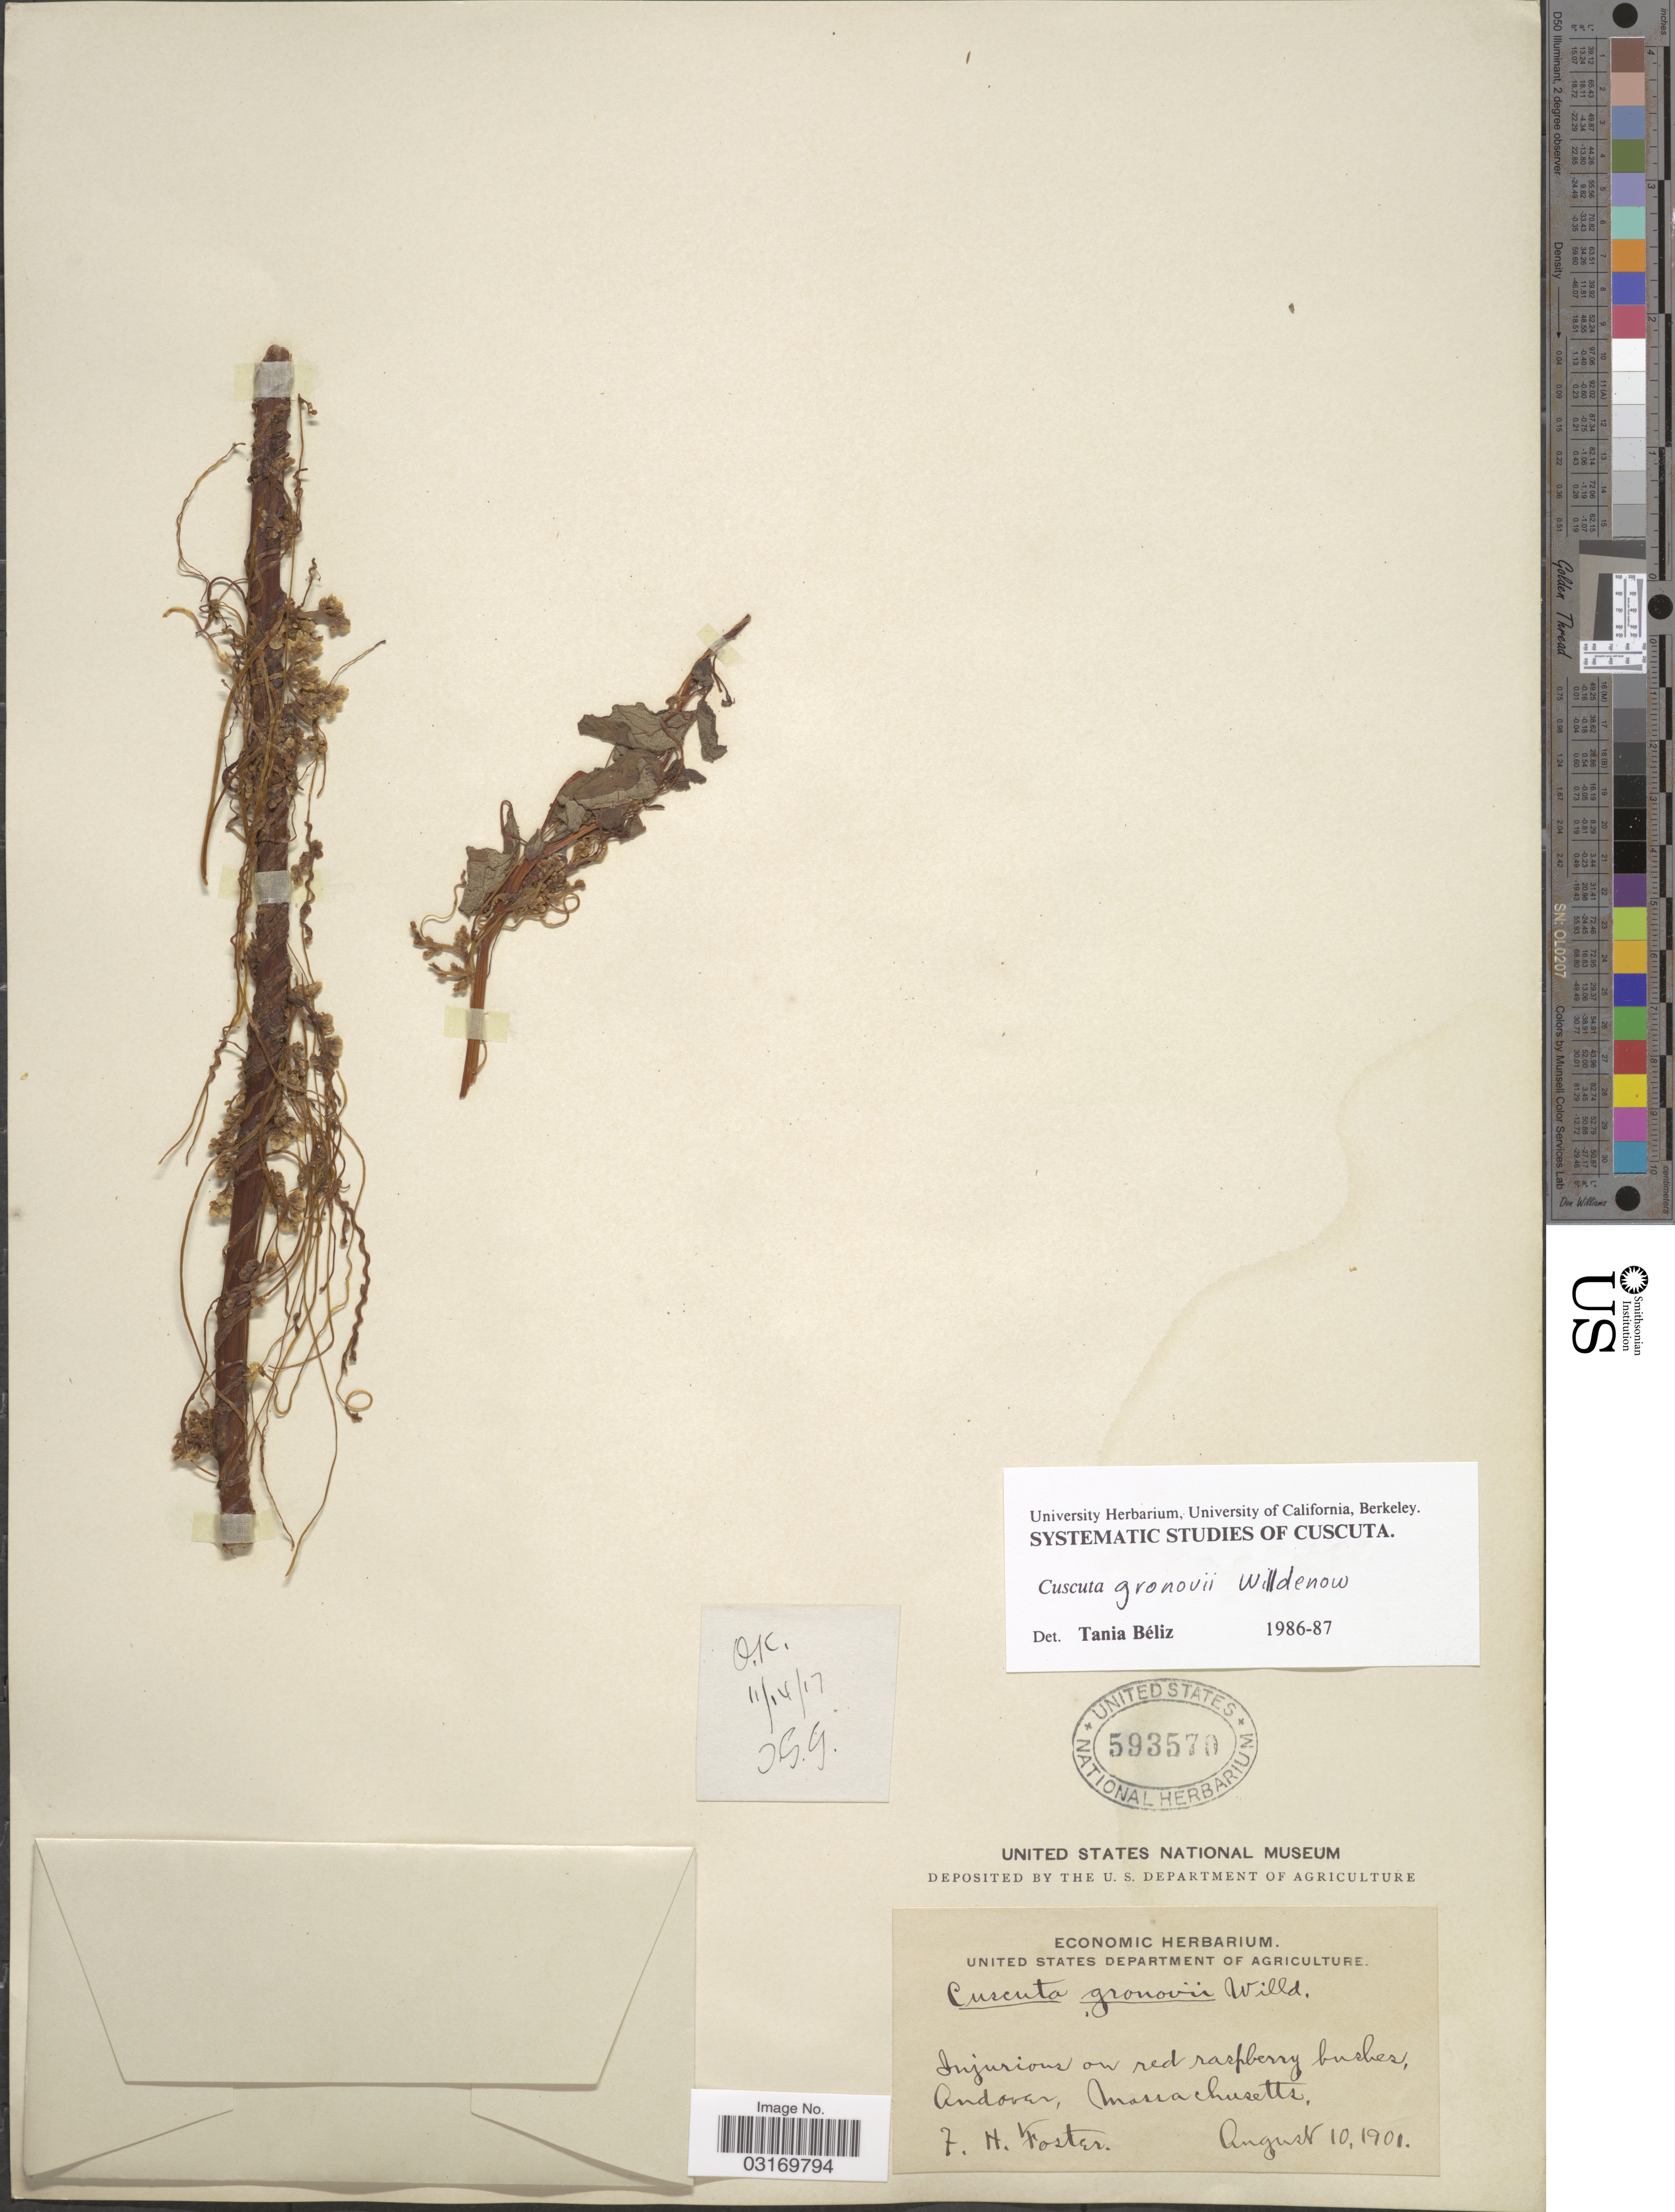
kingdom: Plantae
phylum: Tracheophyta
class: Magnoliopsida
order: Solanales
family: Convolvulaceae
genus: Cuscuta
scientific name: Cuscuta gronovii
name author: Willd. ex Schult.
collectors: F. Foster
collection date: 1901-08-10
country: United States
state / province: Massachusetts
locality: Andover.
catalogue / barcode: US 593570